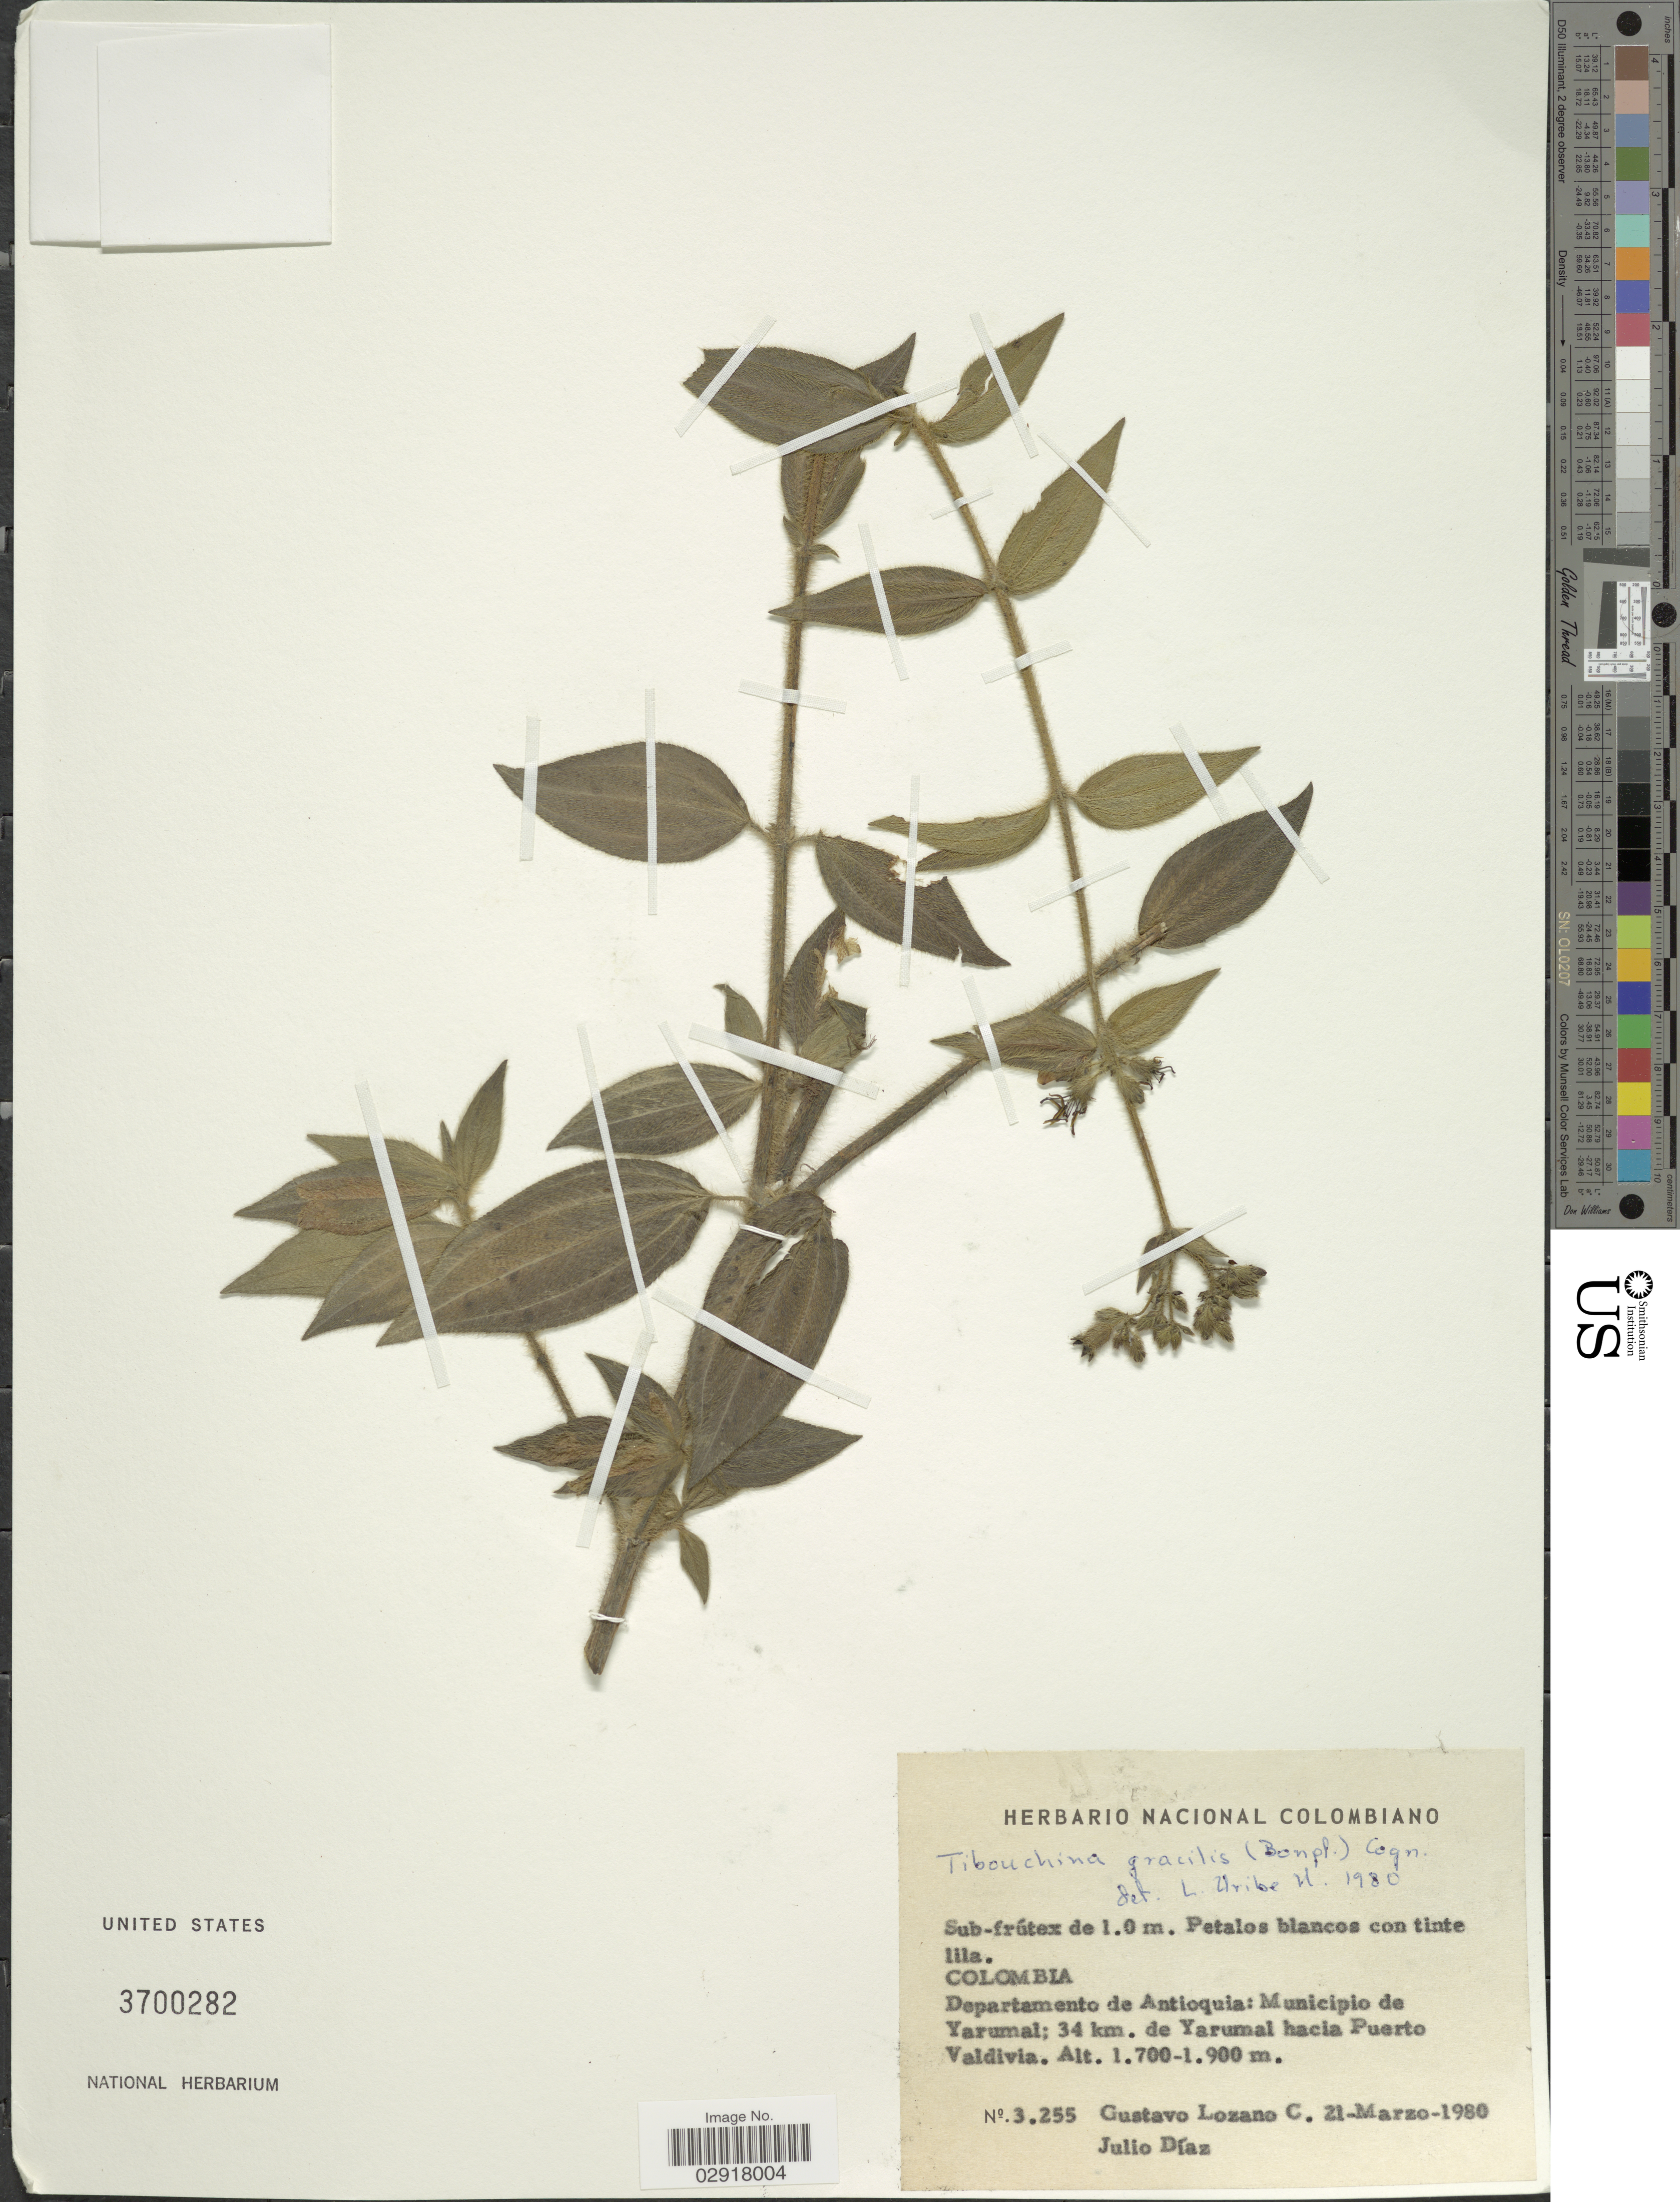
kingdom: Plantae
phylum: Tracheophyta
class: Magnoliopsida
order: Myrtales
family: Melastomataceae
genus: Chaetogastra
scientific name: Chaetogastra gracilis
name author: (Bonpl.) DC.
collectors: G. Lozano-Contreras & J. Diaz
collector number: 3255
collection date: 1980-03-21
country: Colombia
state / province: Antioquia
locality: Departamento de Antioquia: Municipio de Yarumal; 34 km. de Yarumal hacia Puerto Valdivia.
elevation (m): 1700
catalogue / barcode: US 3700282